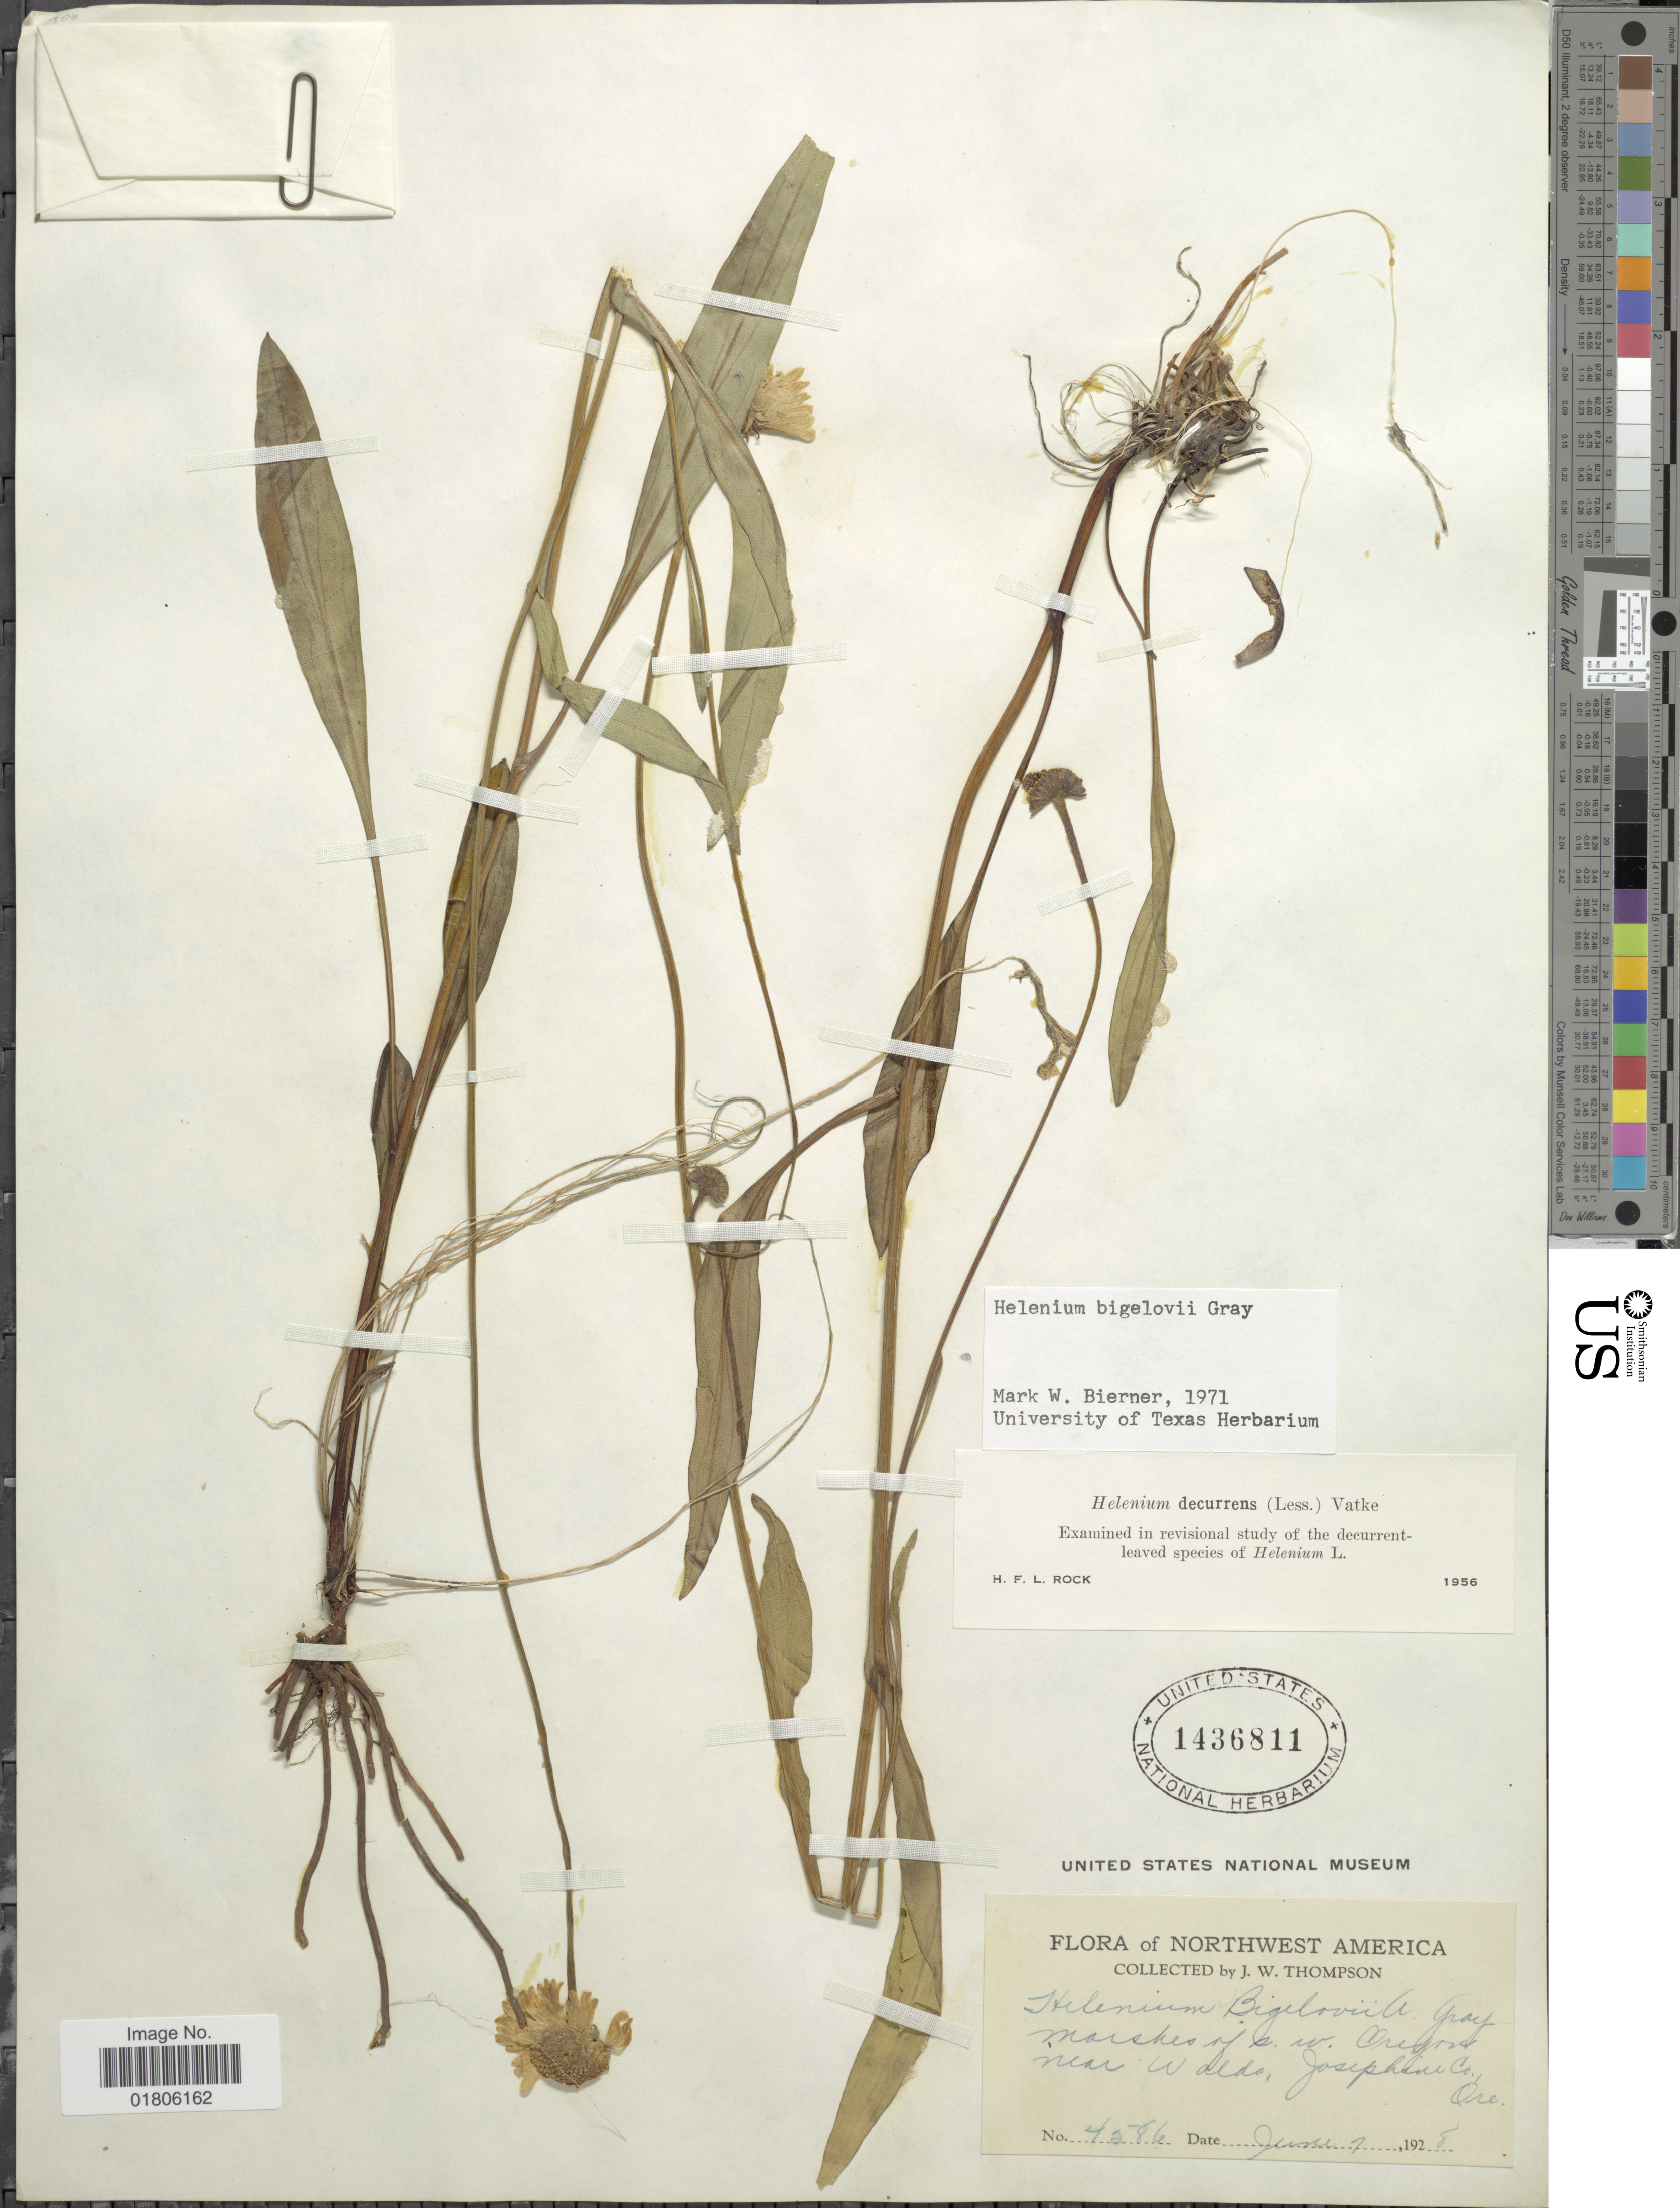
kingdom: Plantae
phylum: Tracheophyta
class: Magnoliopsida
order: Asterales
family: Asteraceae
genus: Helenium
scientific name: Helenium bigelovii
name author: A. Gray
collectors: J. W. Thompson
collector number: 4586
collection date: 1928-06-07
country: United States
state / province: Oregon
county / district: Josephine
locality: Marshes of s.w. Oregon near Waldo, Josephine Co.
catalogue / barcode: US 1436811